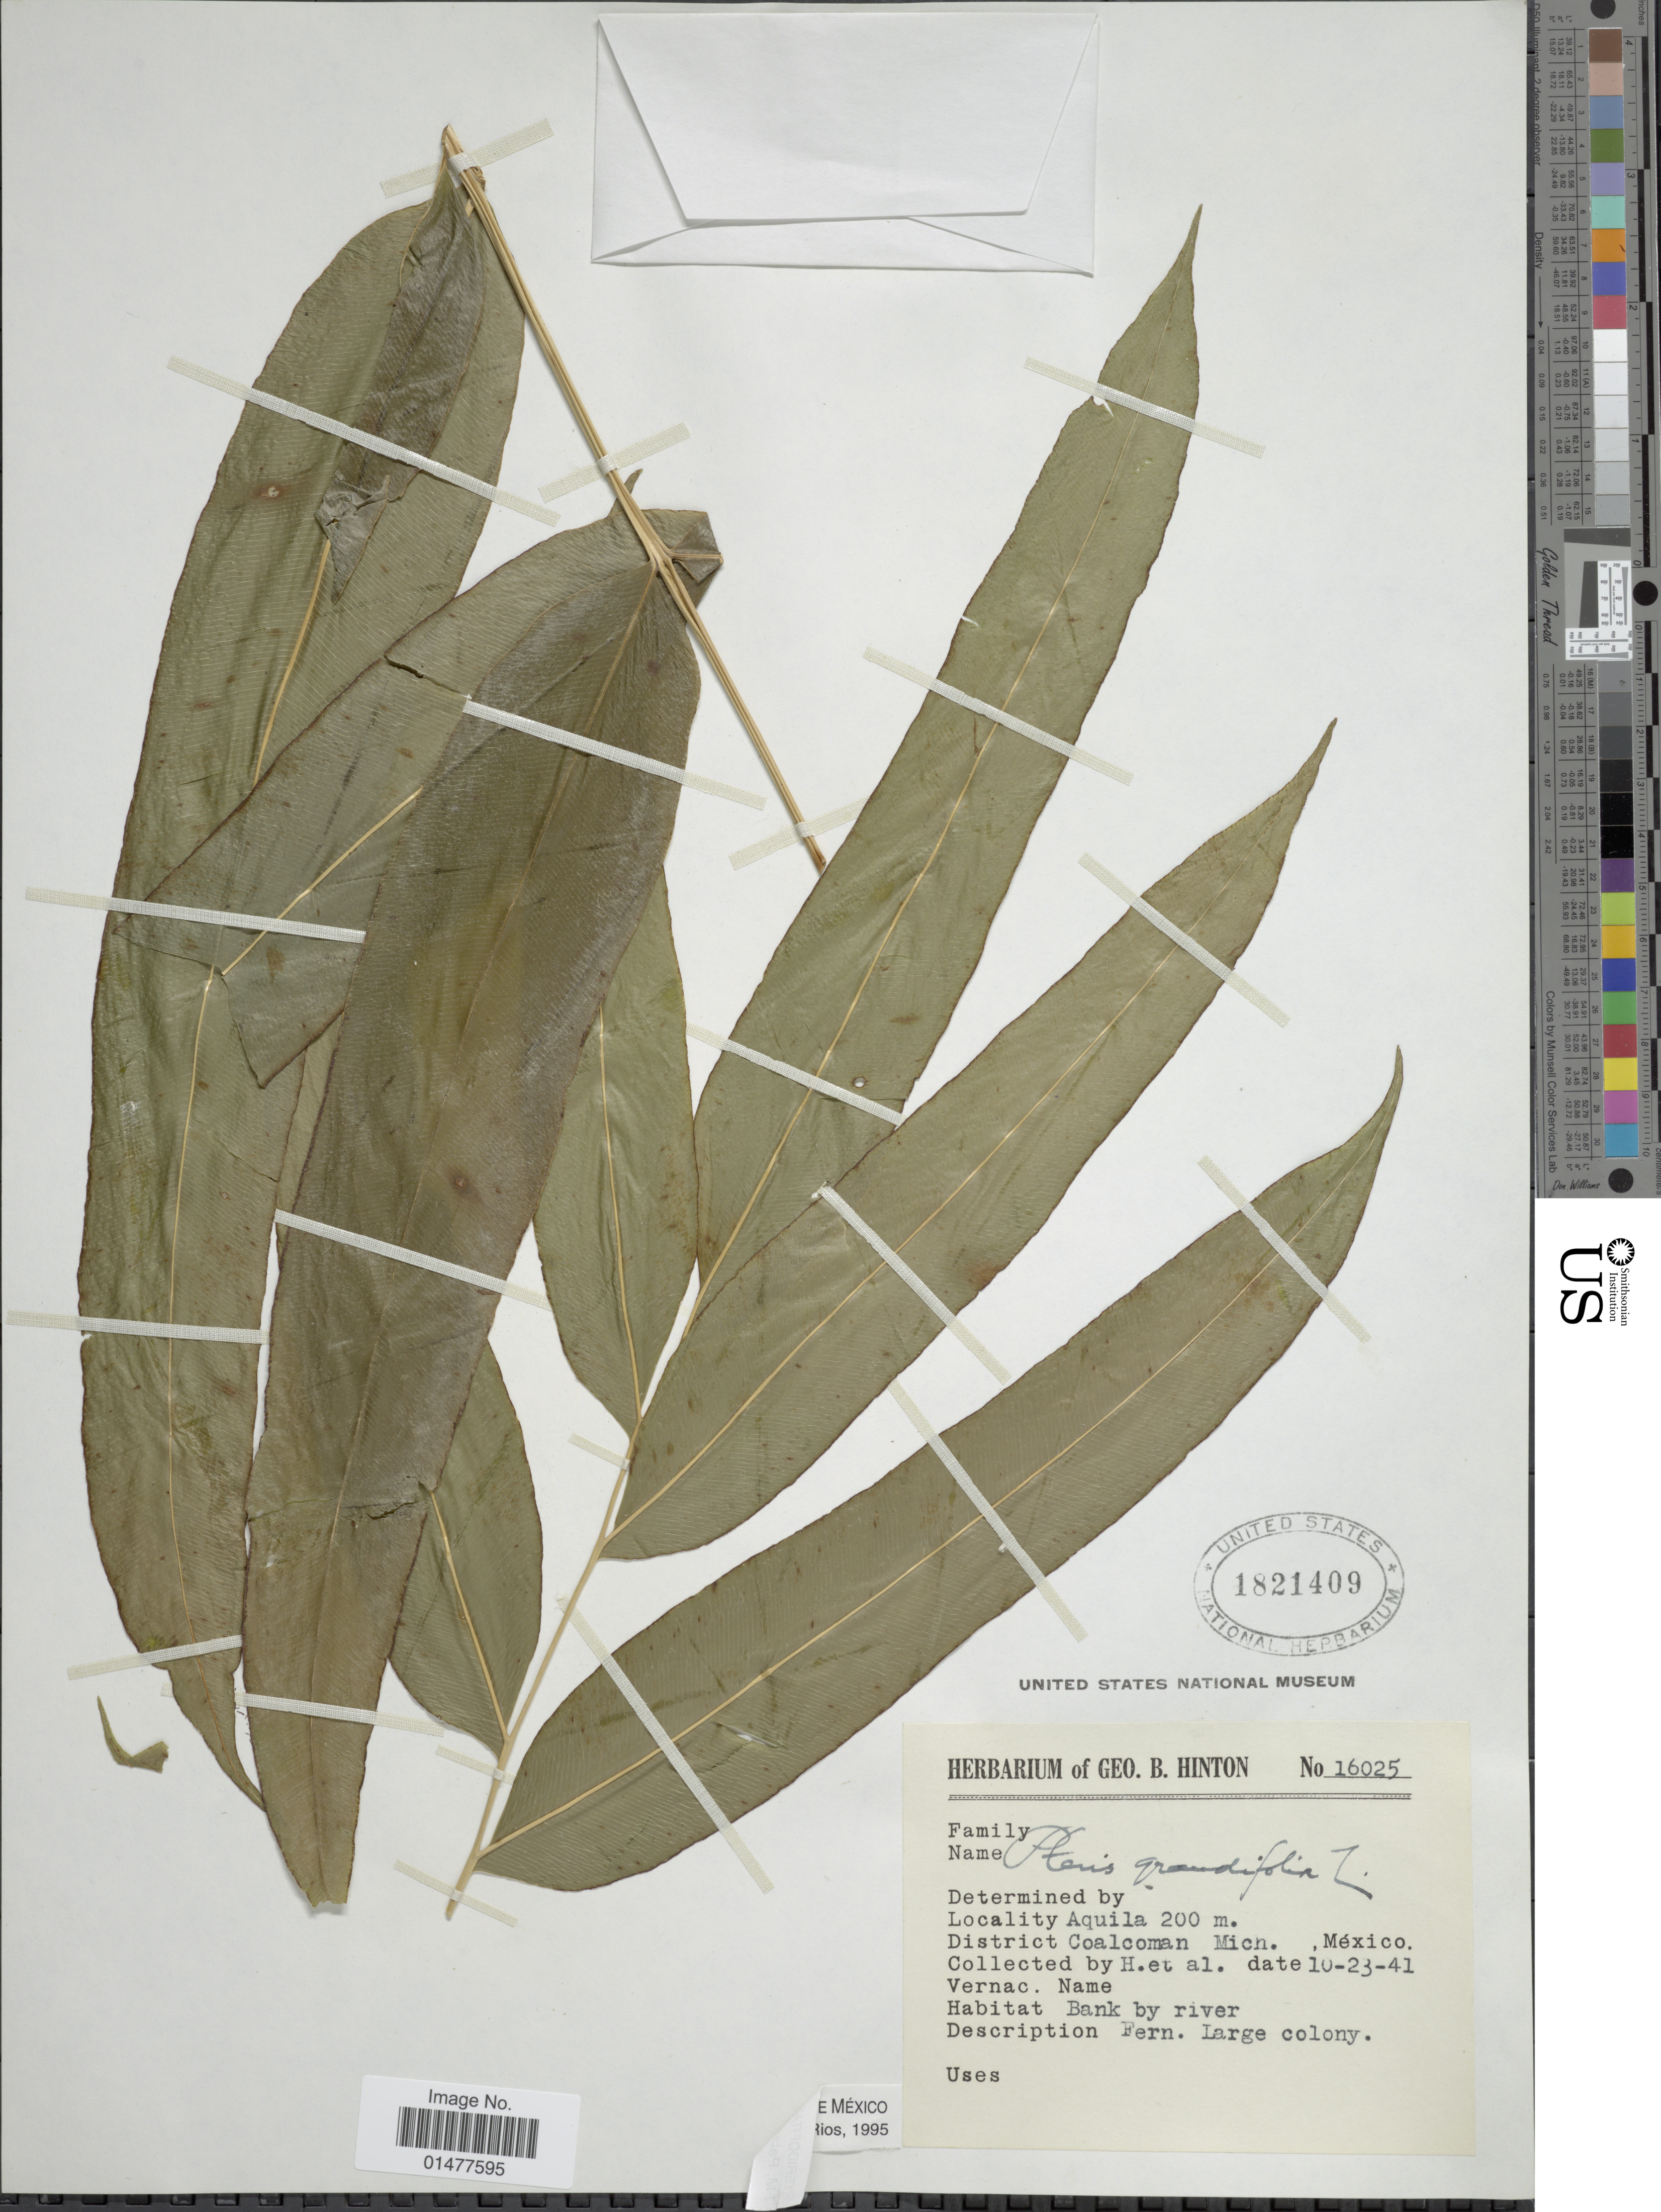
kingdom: Plantae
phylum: Tracheophyta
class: Polypodiopsida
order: Polypodiales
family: Pteridaceae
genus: Pteris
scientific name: Pteris grandifolia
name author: L.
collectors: G. B. Hinton & et al.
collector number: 16025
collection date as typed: Transcribed d/m/y: 23/10/41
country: Mexico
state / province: Michoacán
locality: Aquila, District Coalcoman Mich, bank by river.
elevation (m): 200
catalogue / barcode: US 1821409